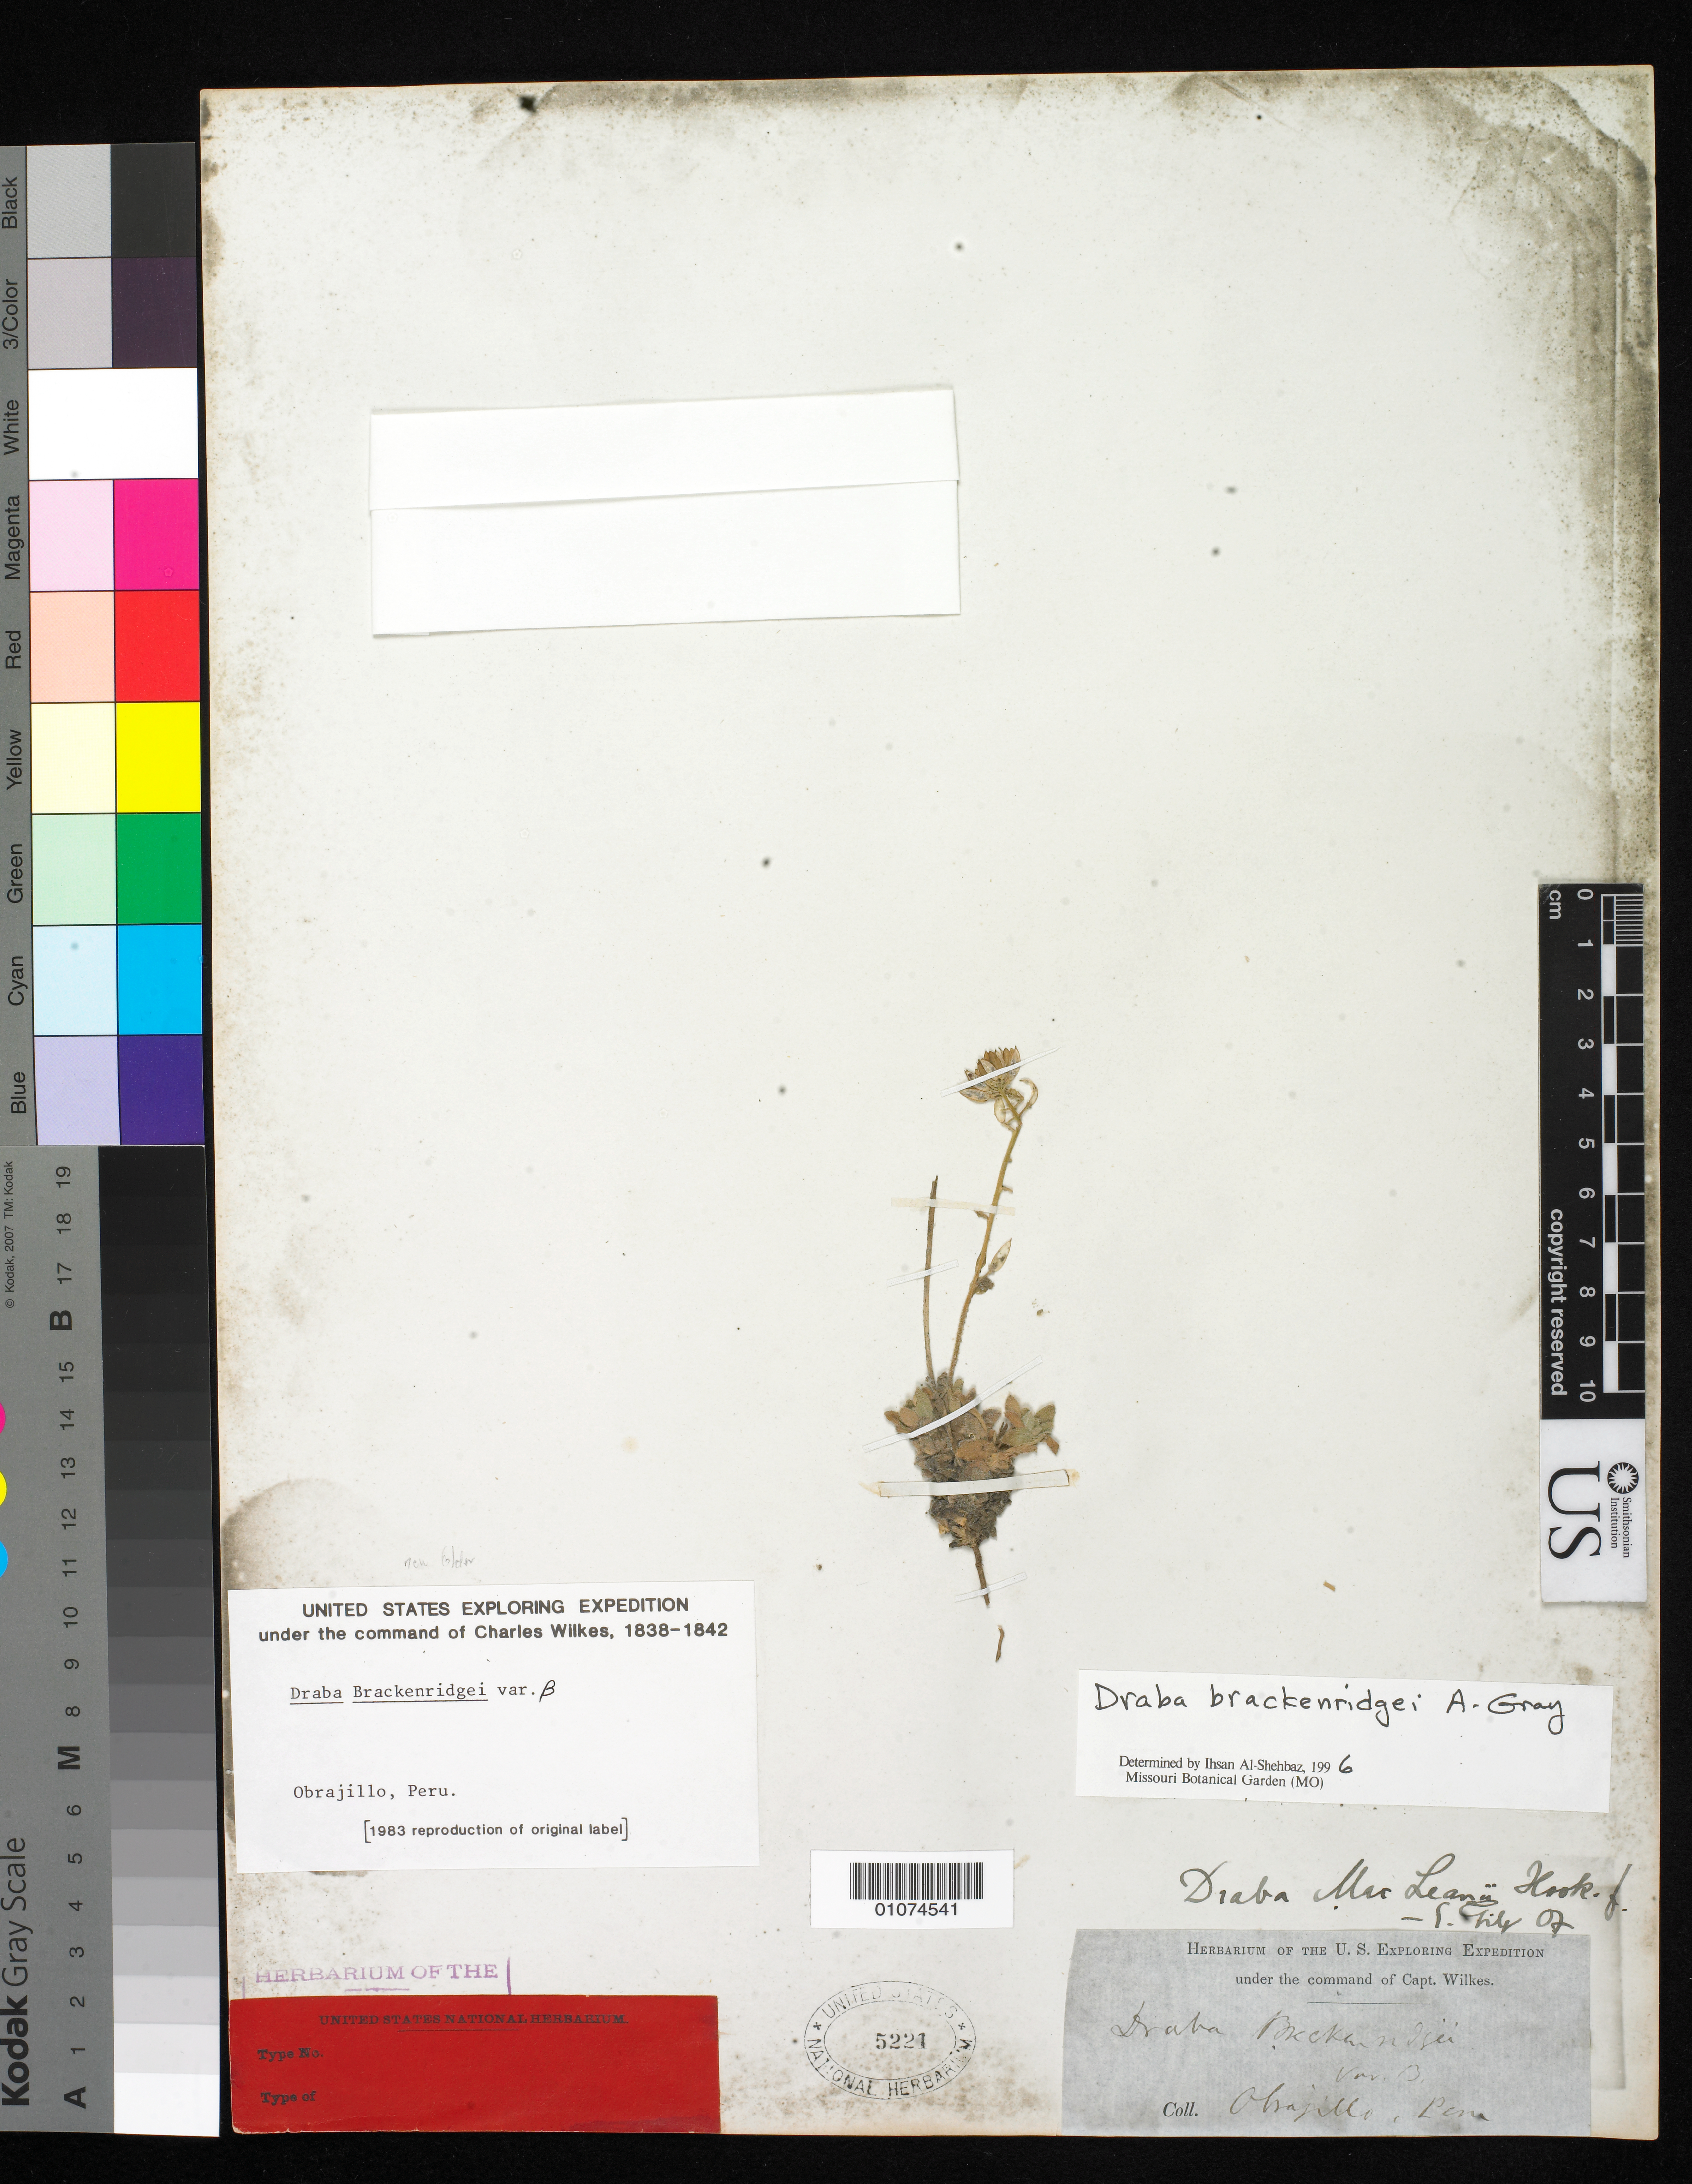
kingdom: Plantae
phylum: Tracheophyta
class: Magnoliopsida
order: Brassicales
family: Brassicaceae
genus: Draba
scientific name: Draba brackenridgei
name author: A. Gray in Wilkes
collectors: Wilkes Explor. Exped.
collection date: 1838/1842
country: Peru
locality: Obrajillo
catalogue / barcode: US 5221